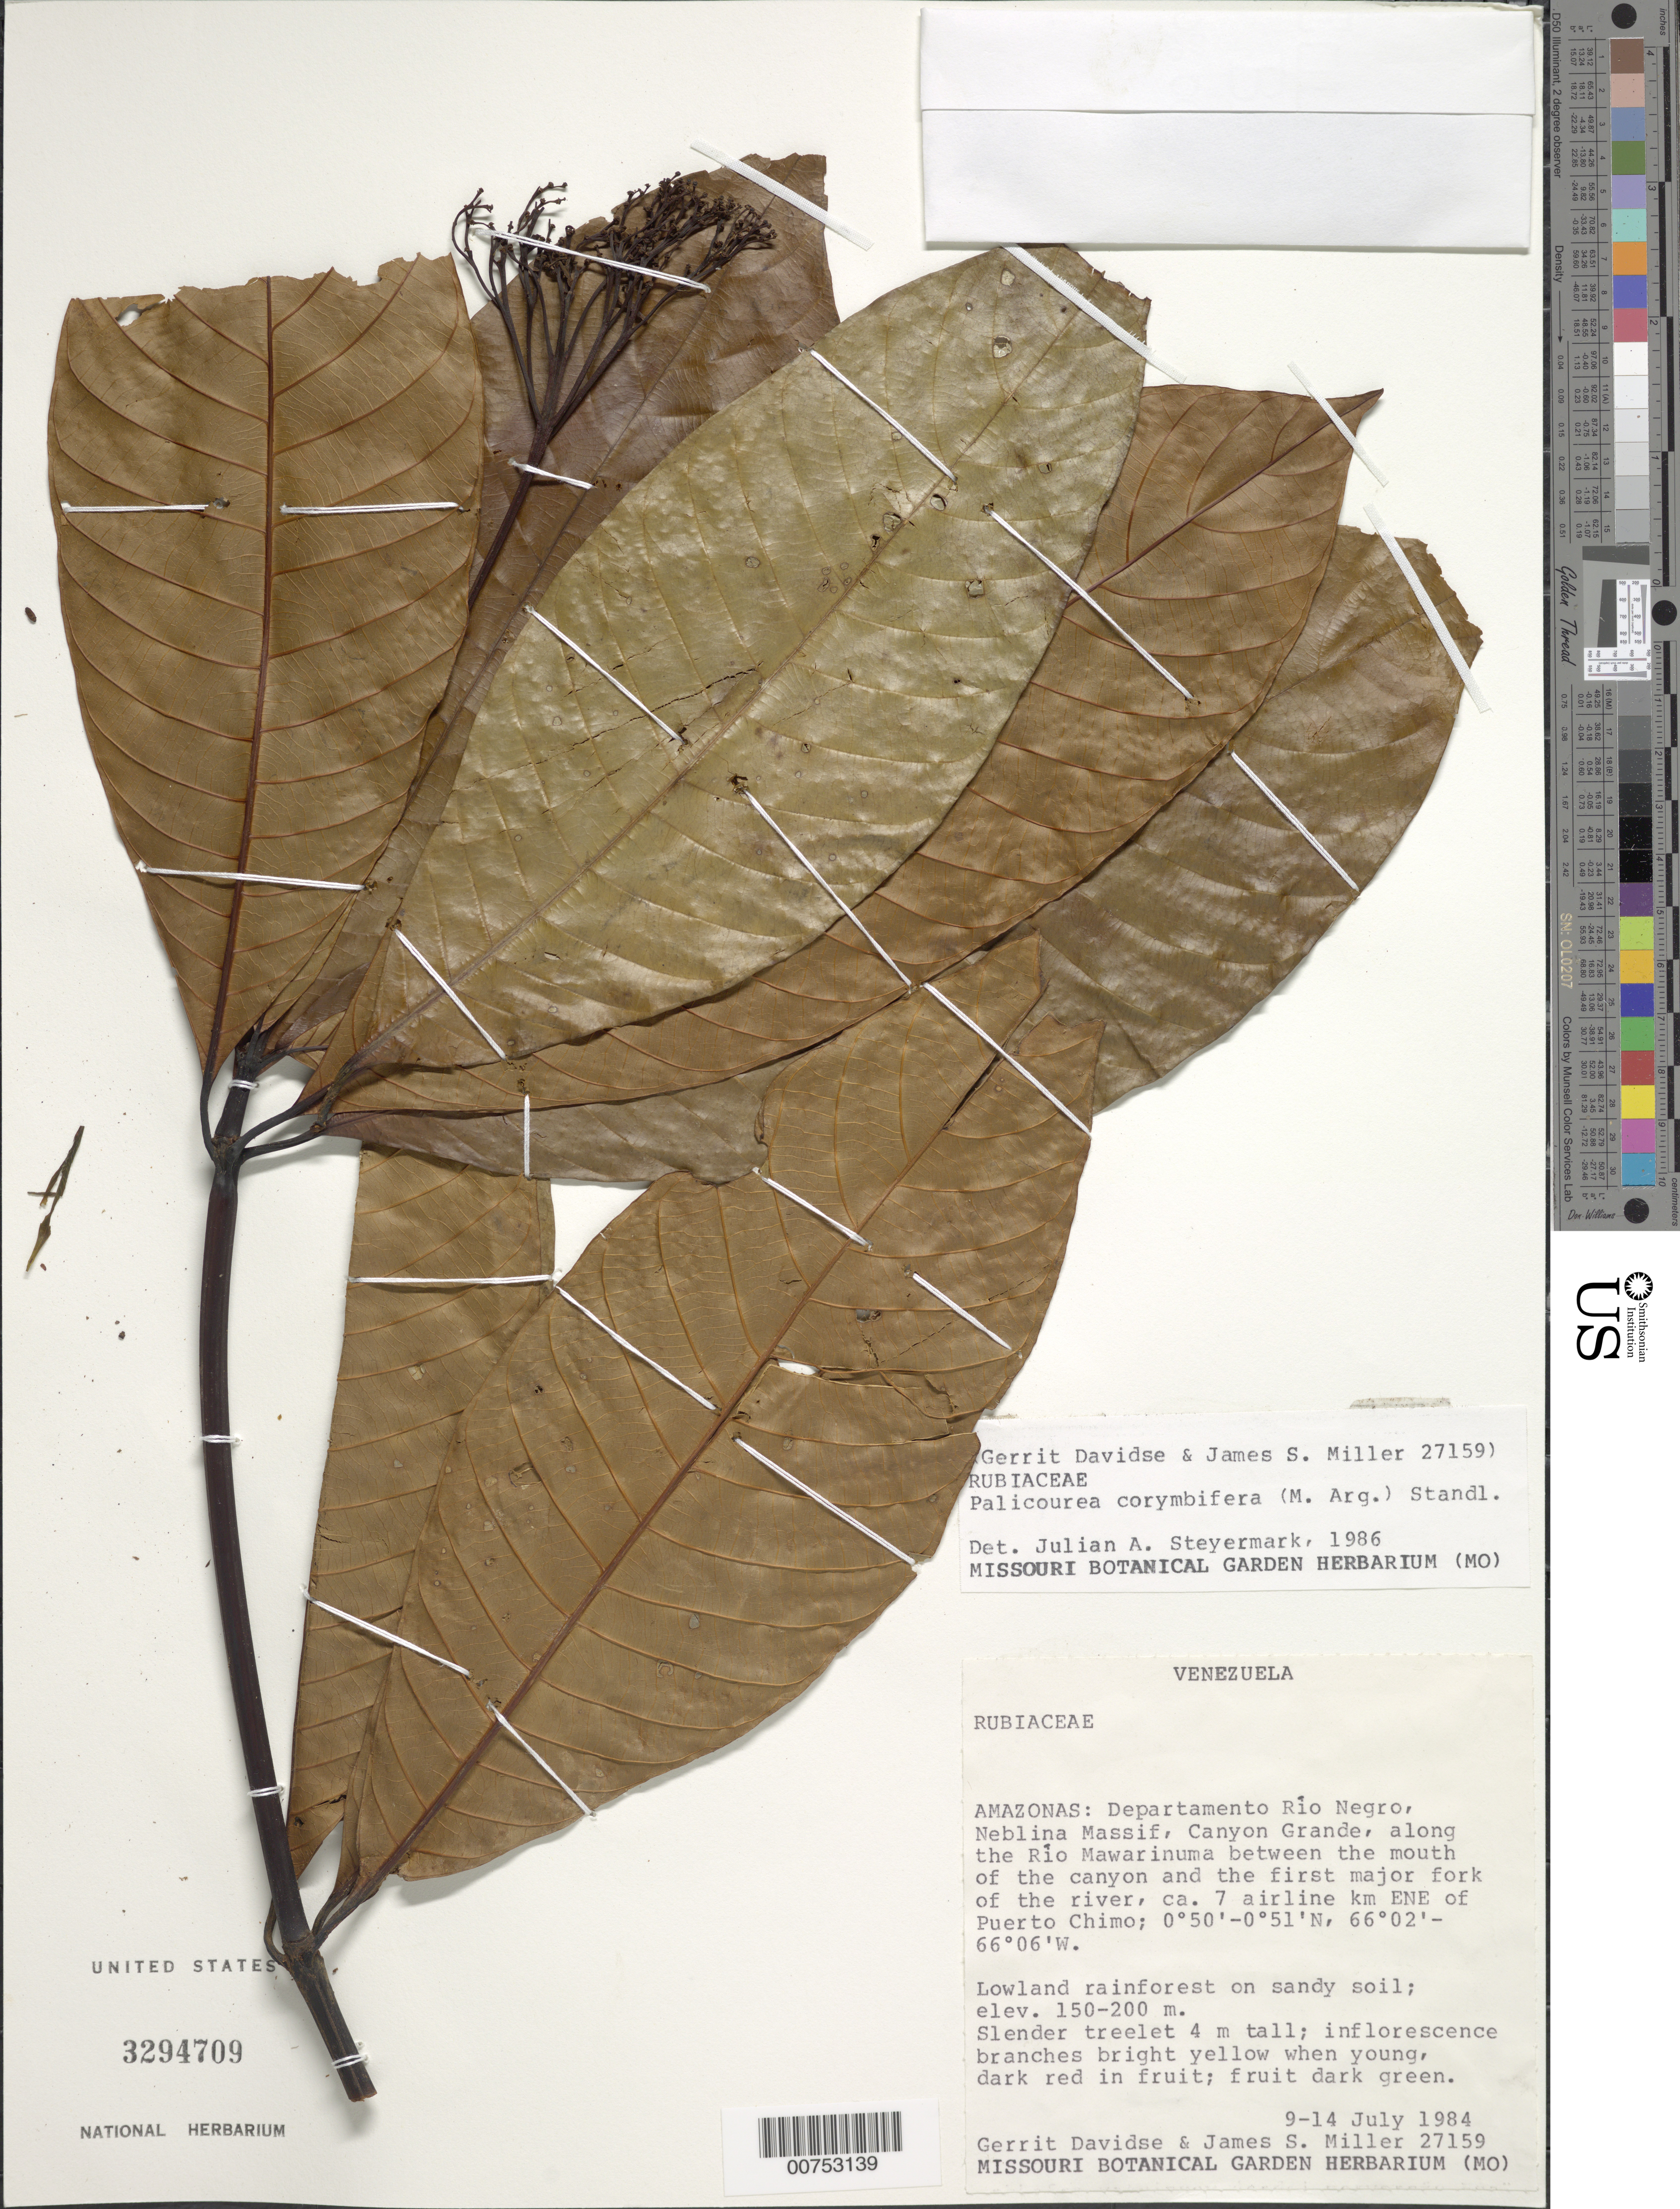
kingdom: Plantae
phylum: Tracheophyta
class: Magnoliopsida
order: Gentianales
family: Rubiaceae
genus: Palicourea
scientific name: Palicourea corymbifera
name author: (Müll. Arg.) Standl.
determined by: Steyermark, Julian A., (VEN)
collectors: G. Davidse & J. S. Miller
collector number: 27159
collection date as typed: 9-Jul-84 to 14-Jul-84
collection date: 1984-07-09/1984-07-14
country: Venezuela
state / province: Amazonas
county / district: Río Negro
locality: Neblina Massif, Canyon Grande, along Río Mawarinuma, 7 airline km E-NE of Puerto Chimo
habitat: Lowland rainforest on sandy soil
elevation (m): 150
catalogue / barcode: US 3294709